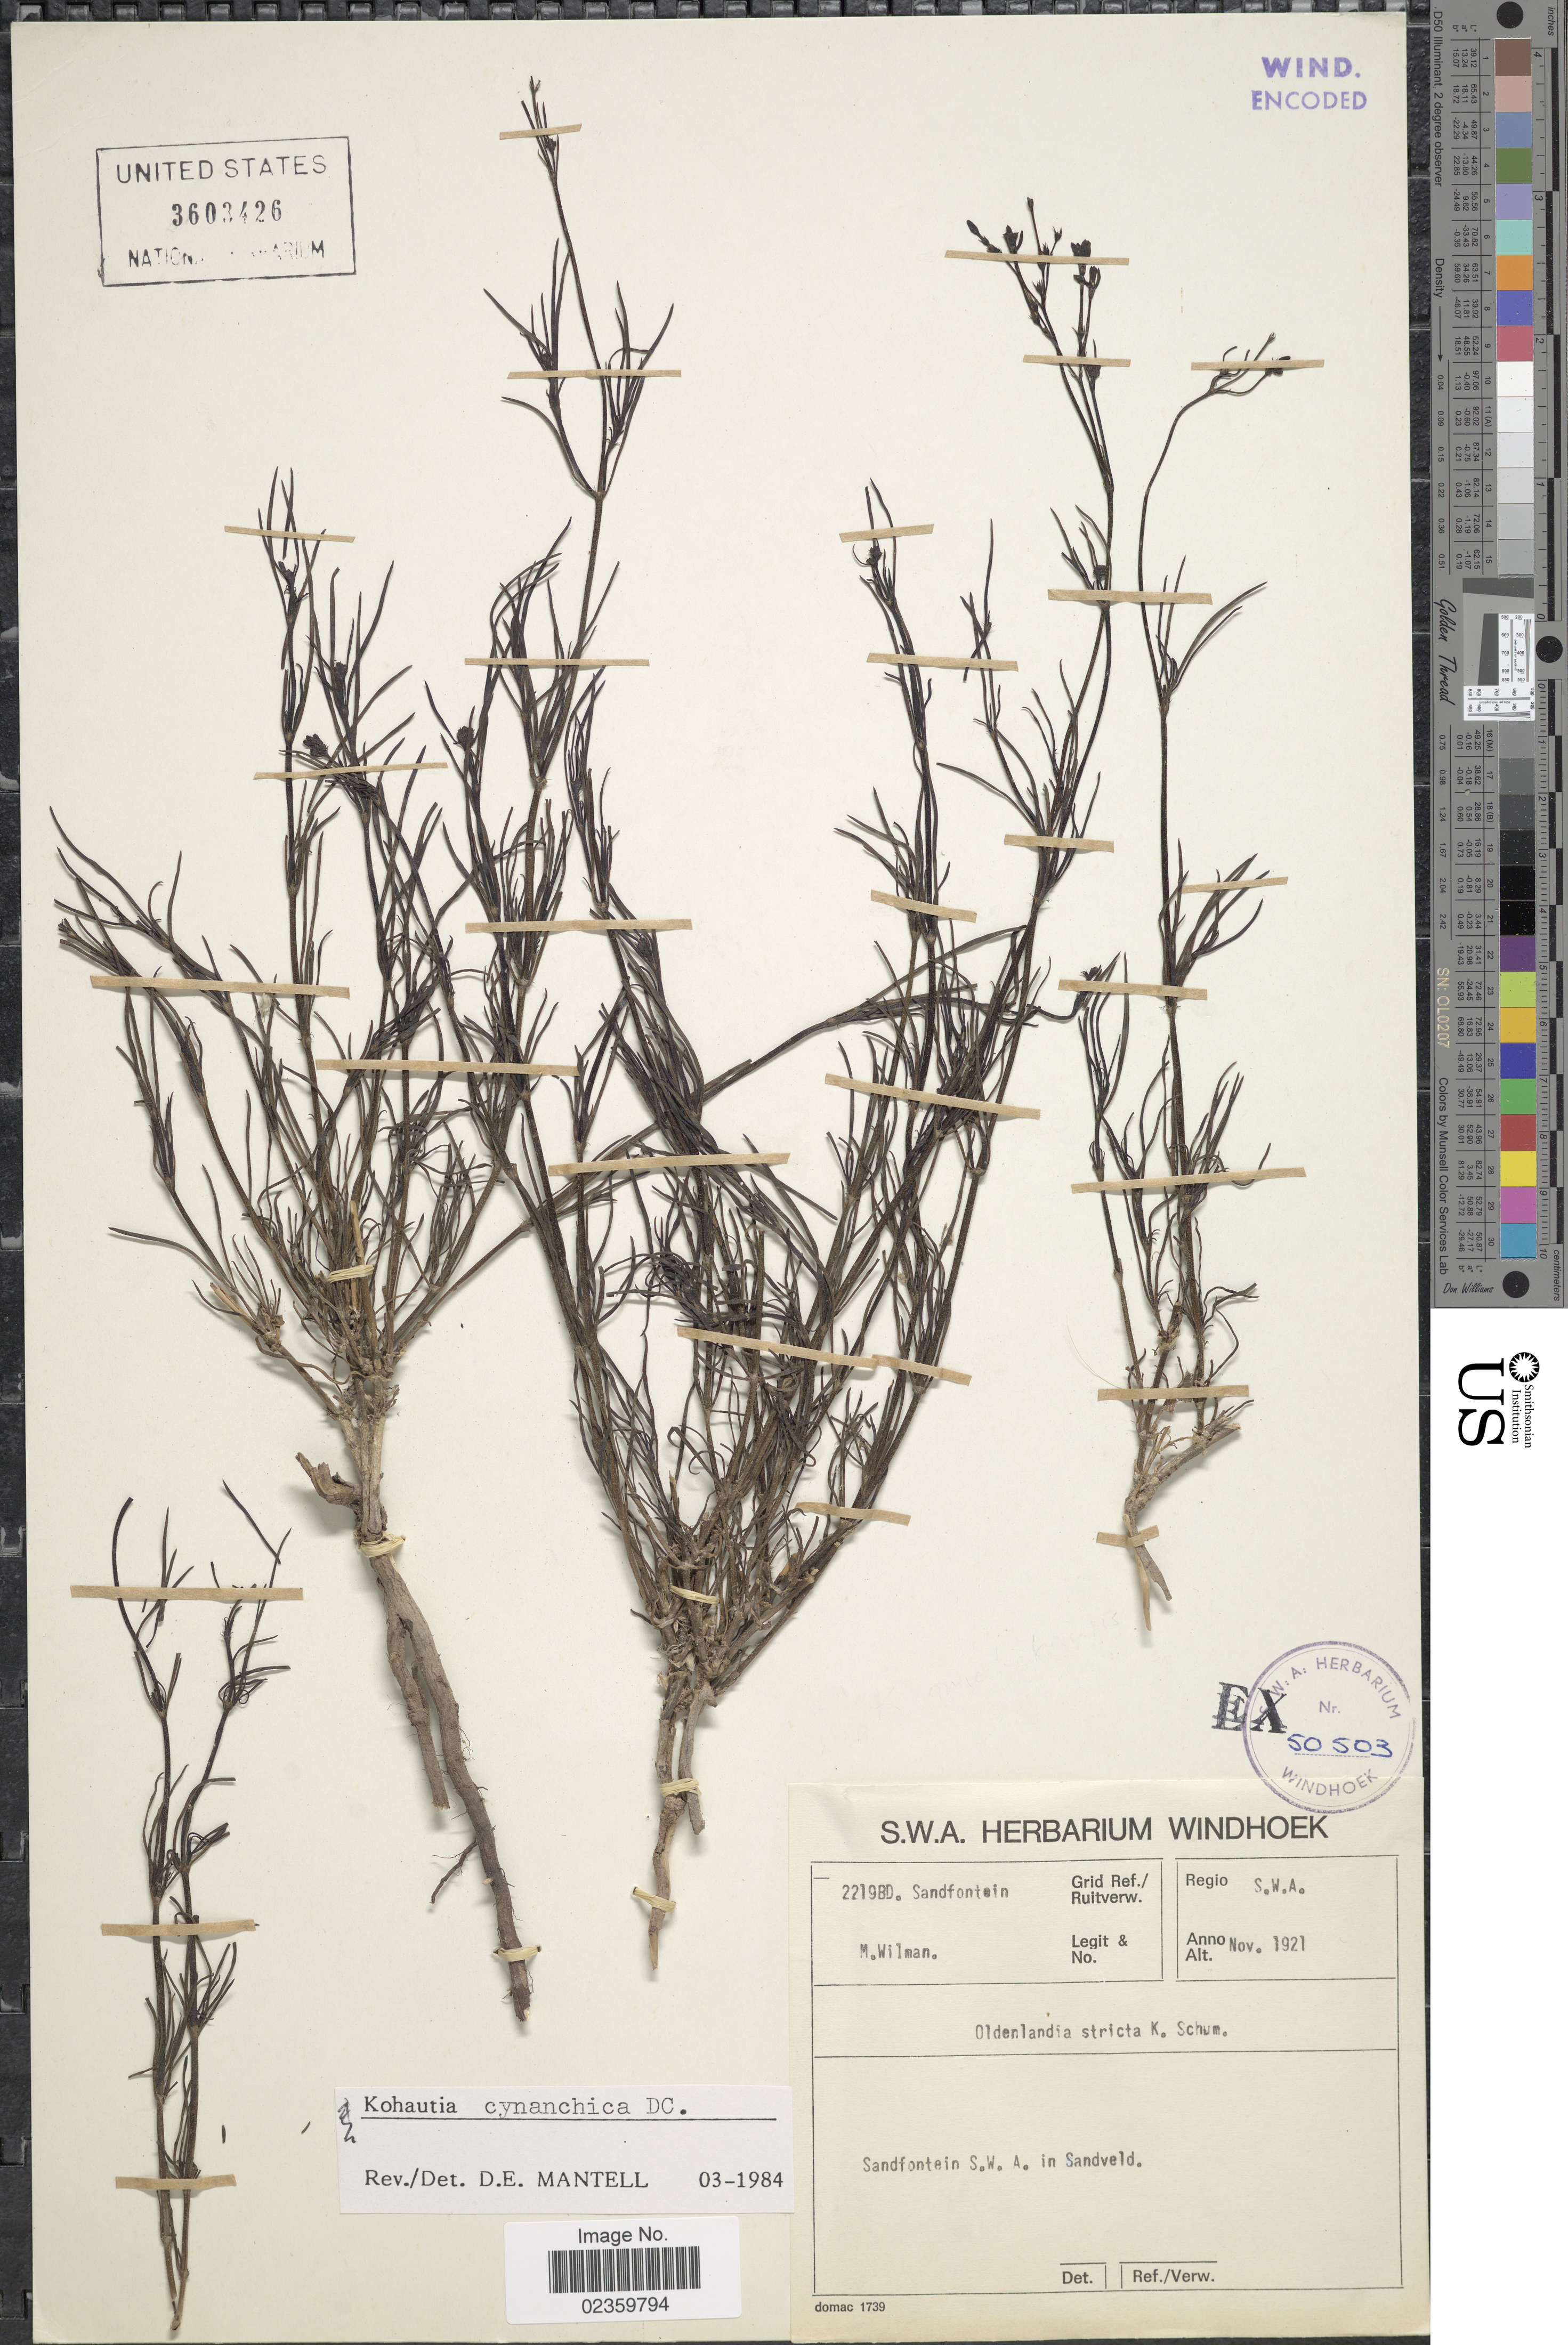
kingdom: Plantae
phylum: Tracheophyta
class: Magnoliopsida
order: Gentianales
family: Rubiaceae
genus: Kohautia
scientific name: Kohautia cynanchica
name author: DC.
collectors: M. Wilman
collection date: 1921-11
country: Namibia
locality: Sandfontein S.W.A. in Sandveld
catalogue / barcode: US 3603426